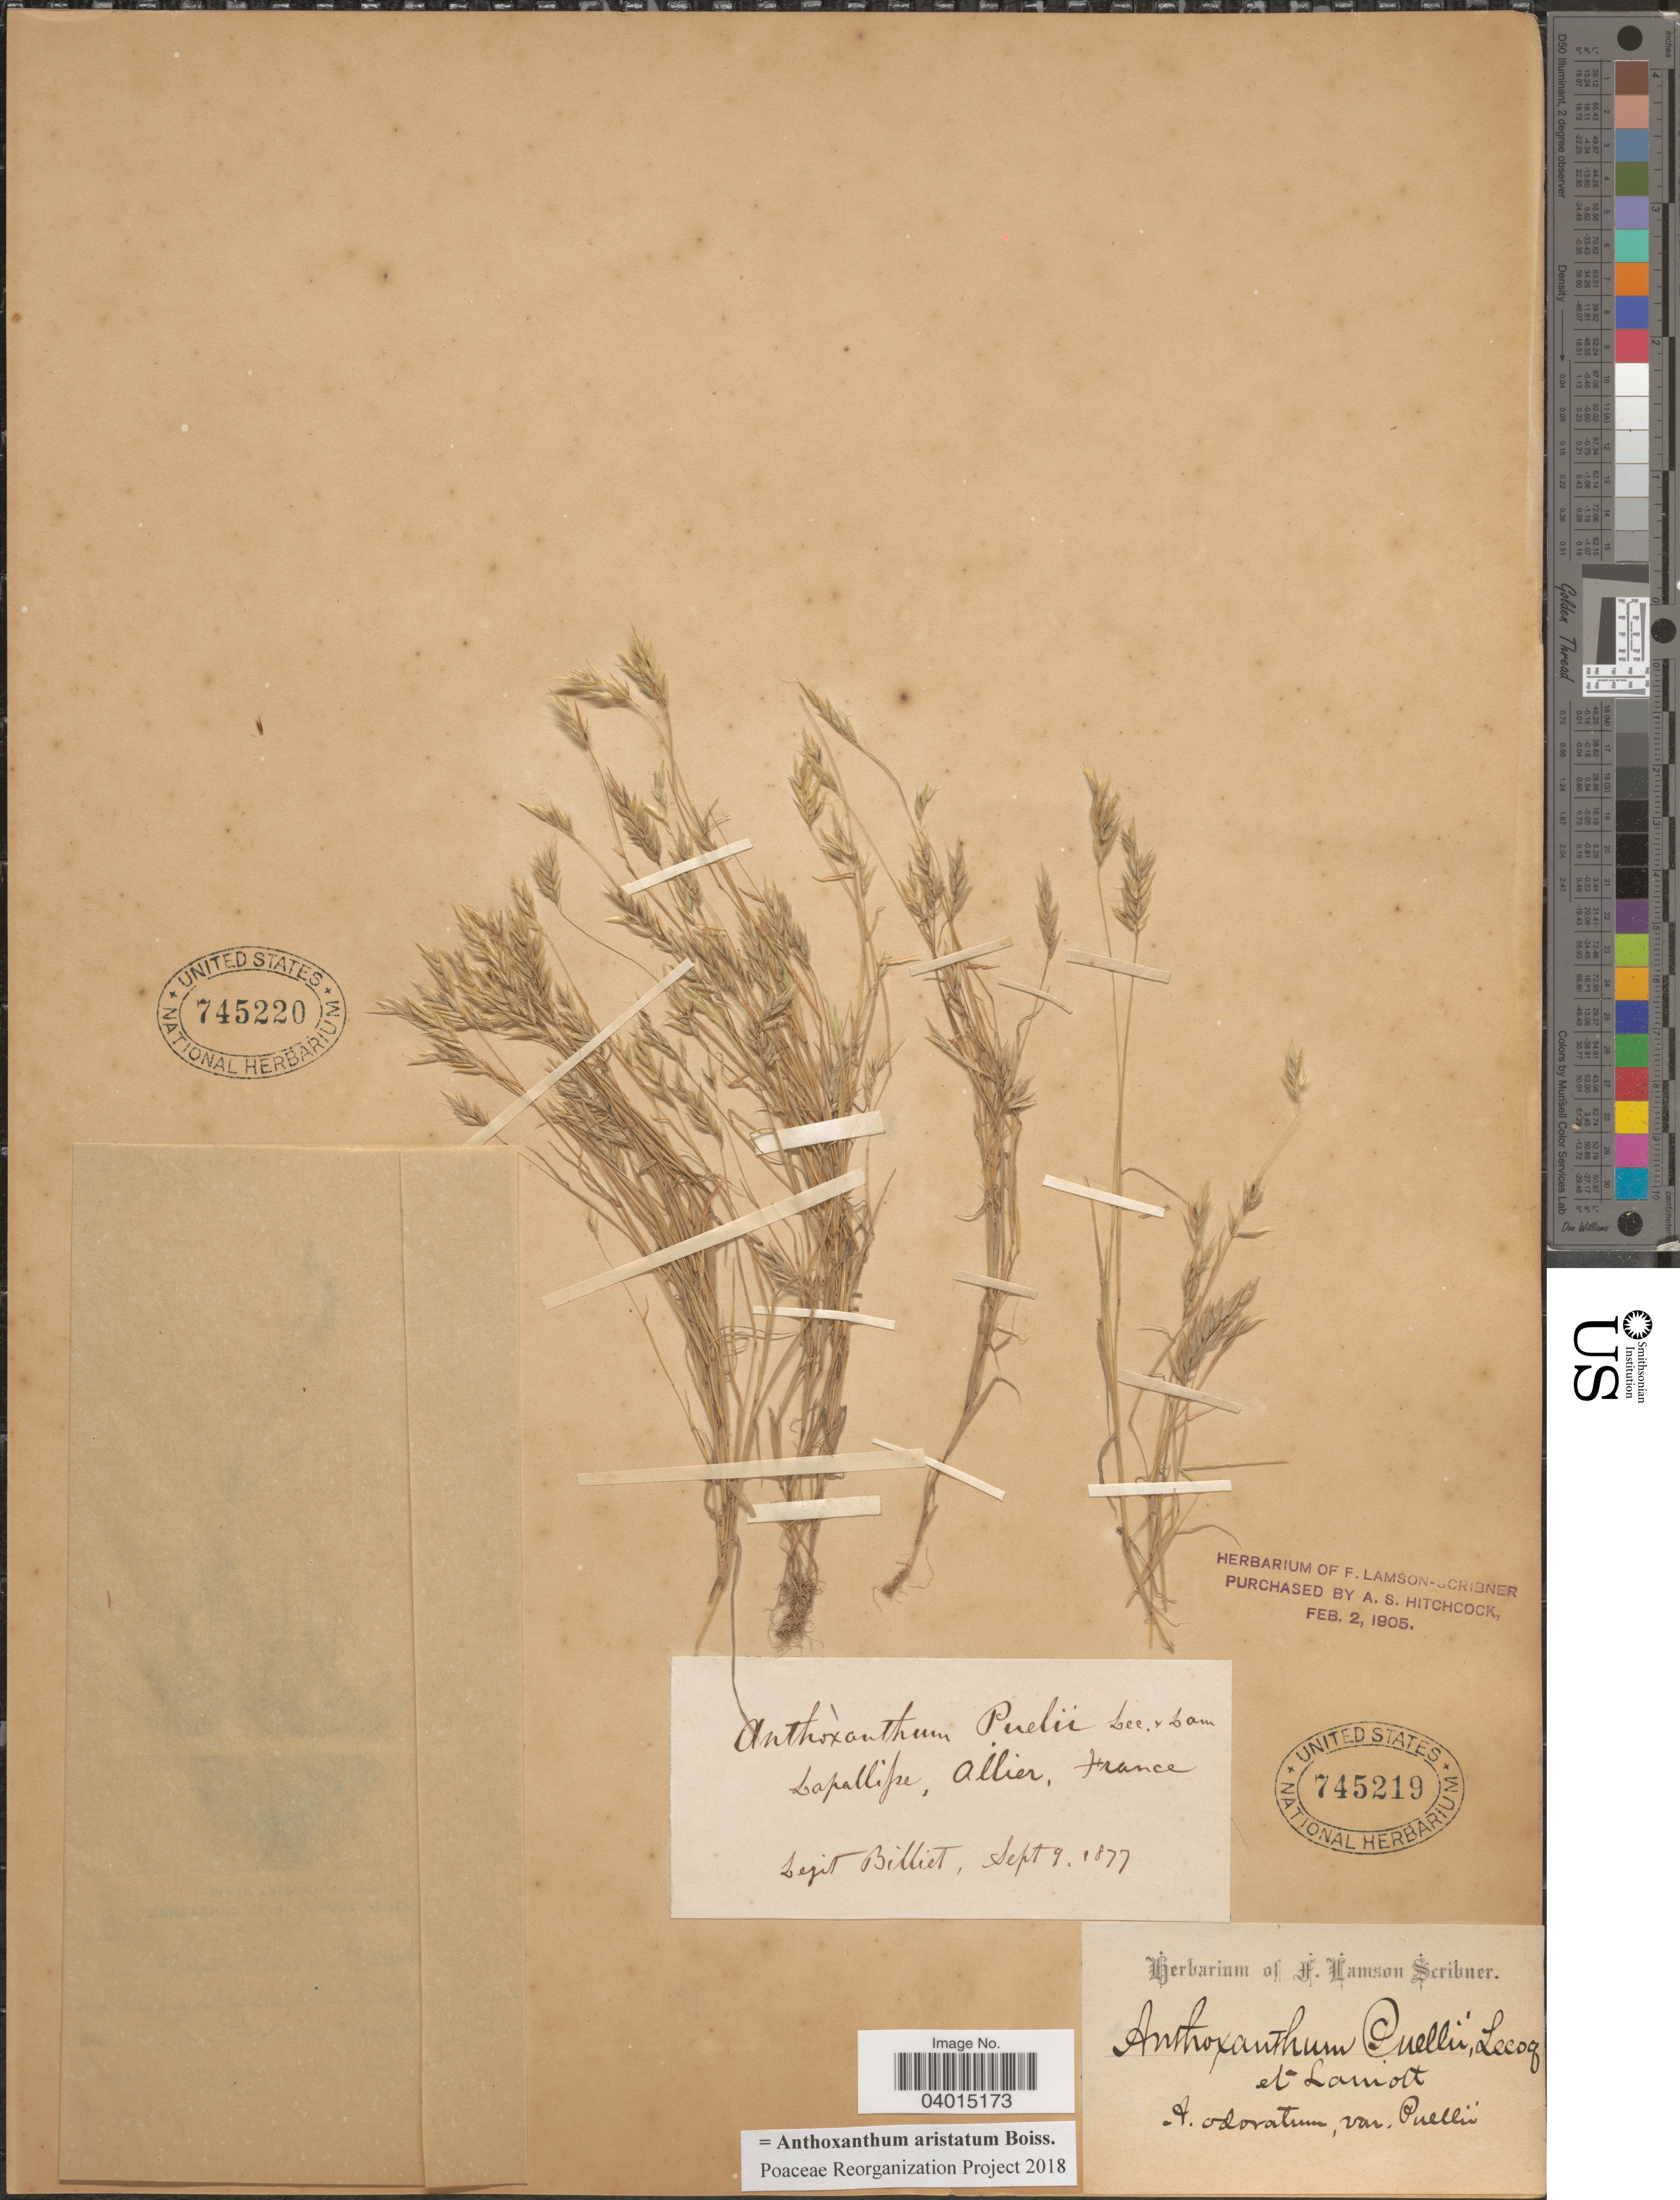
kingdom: Plantae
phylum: Tracheophyta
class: Liliopsida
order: Poales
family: Poaceae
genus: Anthoxanthum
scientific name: Anthoxanthum aristatum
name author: Boiss.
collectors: Billiet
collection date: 1877-09-09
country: France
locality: Lapallipe, Allier.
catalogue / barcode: US 745220-2